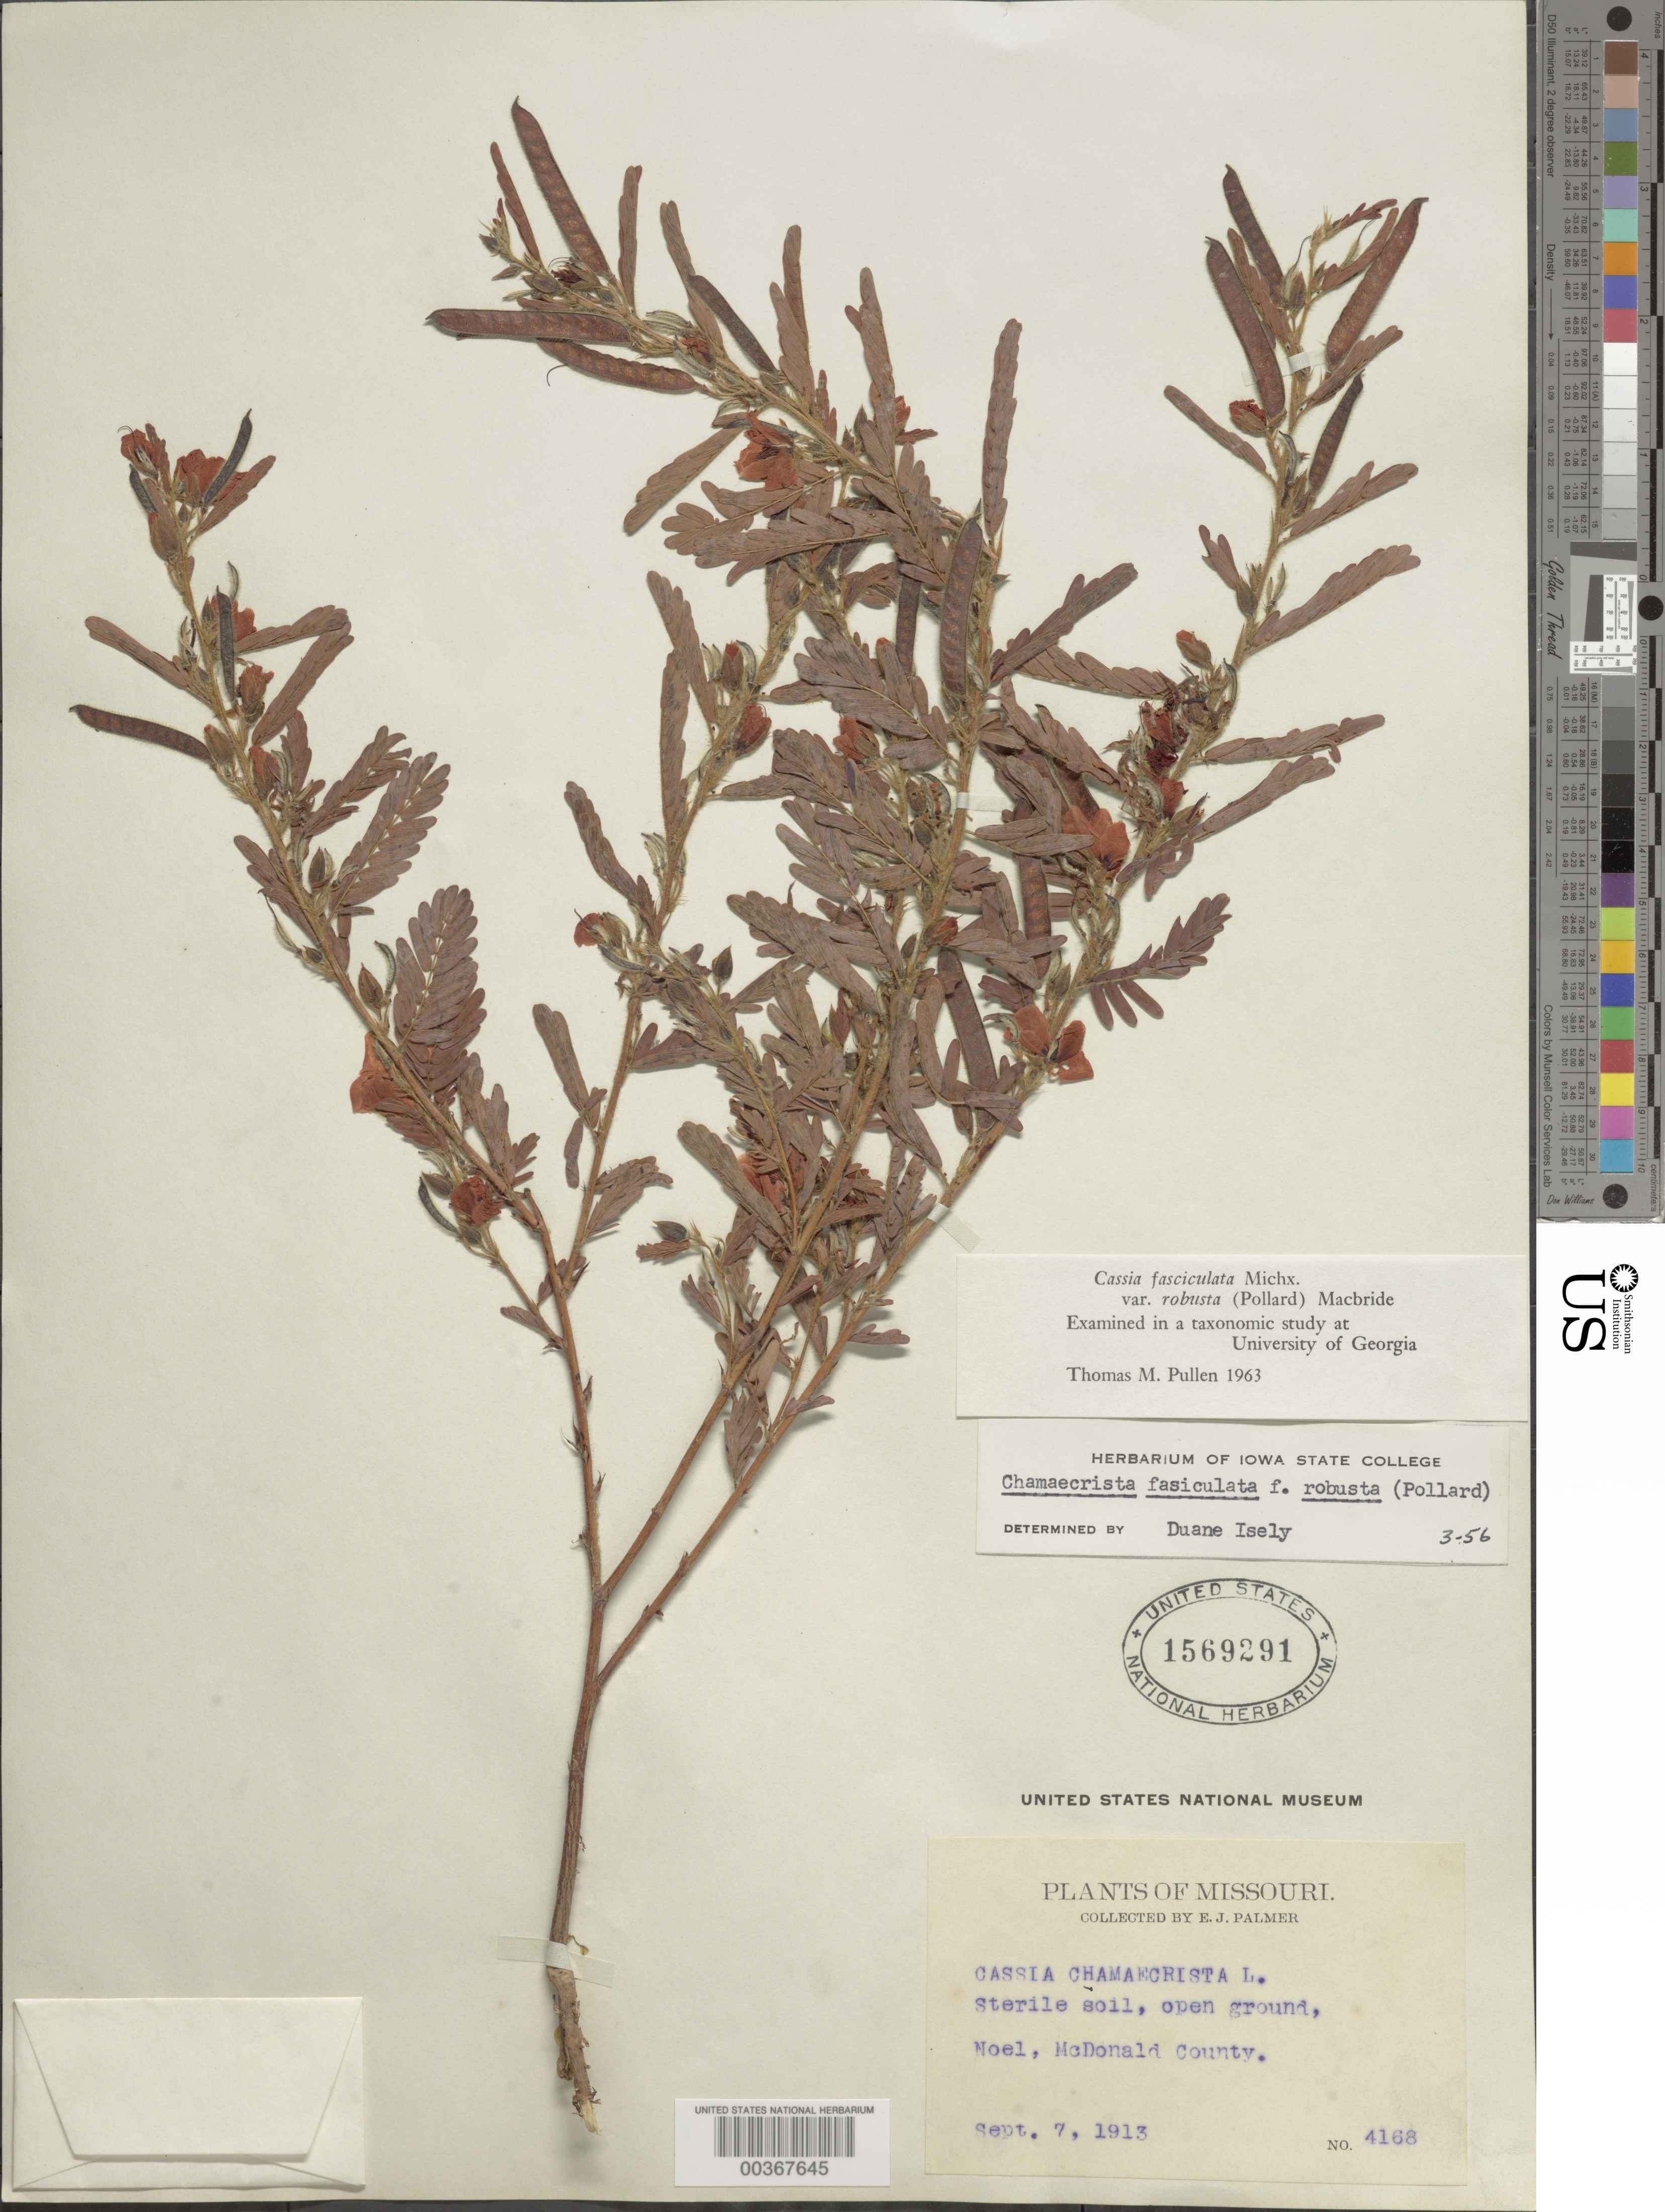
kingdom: Plantae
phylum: Tracheophyta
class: Magnoliopsida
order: Fabales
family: Fabaceae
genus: Chamaecrista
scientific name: Chamaecrista fasciculata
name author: (Michx.) Greene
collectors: E. Palmer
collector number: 4168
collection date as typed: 07 Sep 1913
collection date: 1913-09-07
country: United States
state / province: Missouri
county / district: Mcdonald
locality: Noel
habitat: Sterile soil, open ground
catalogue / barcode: US 1569291